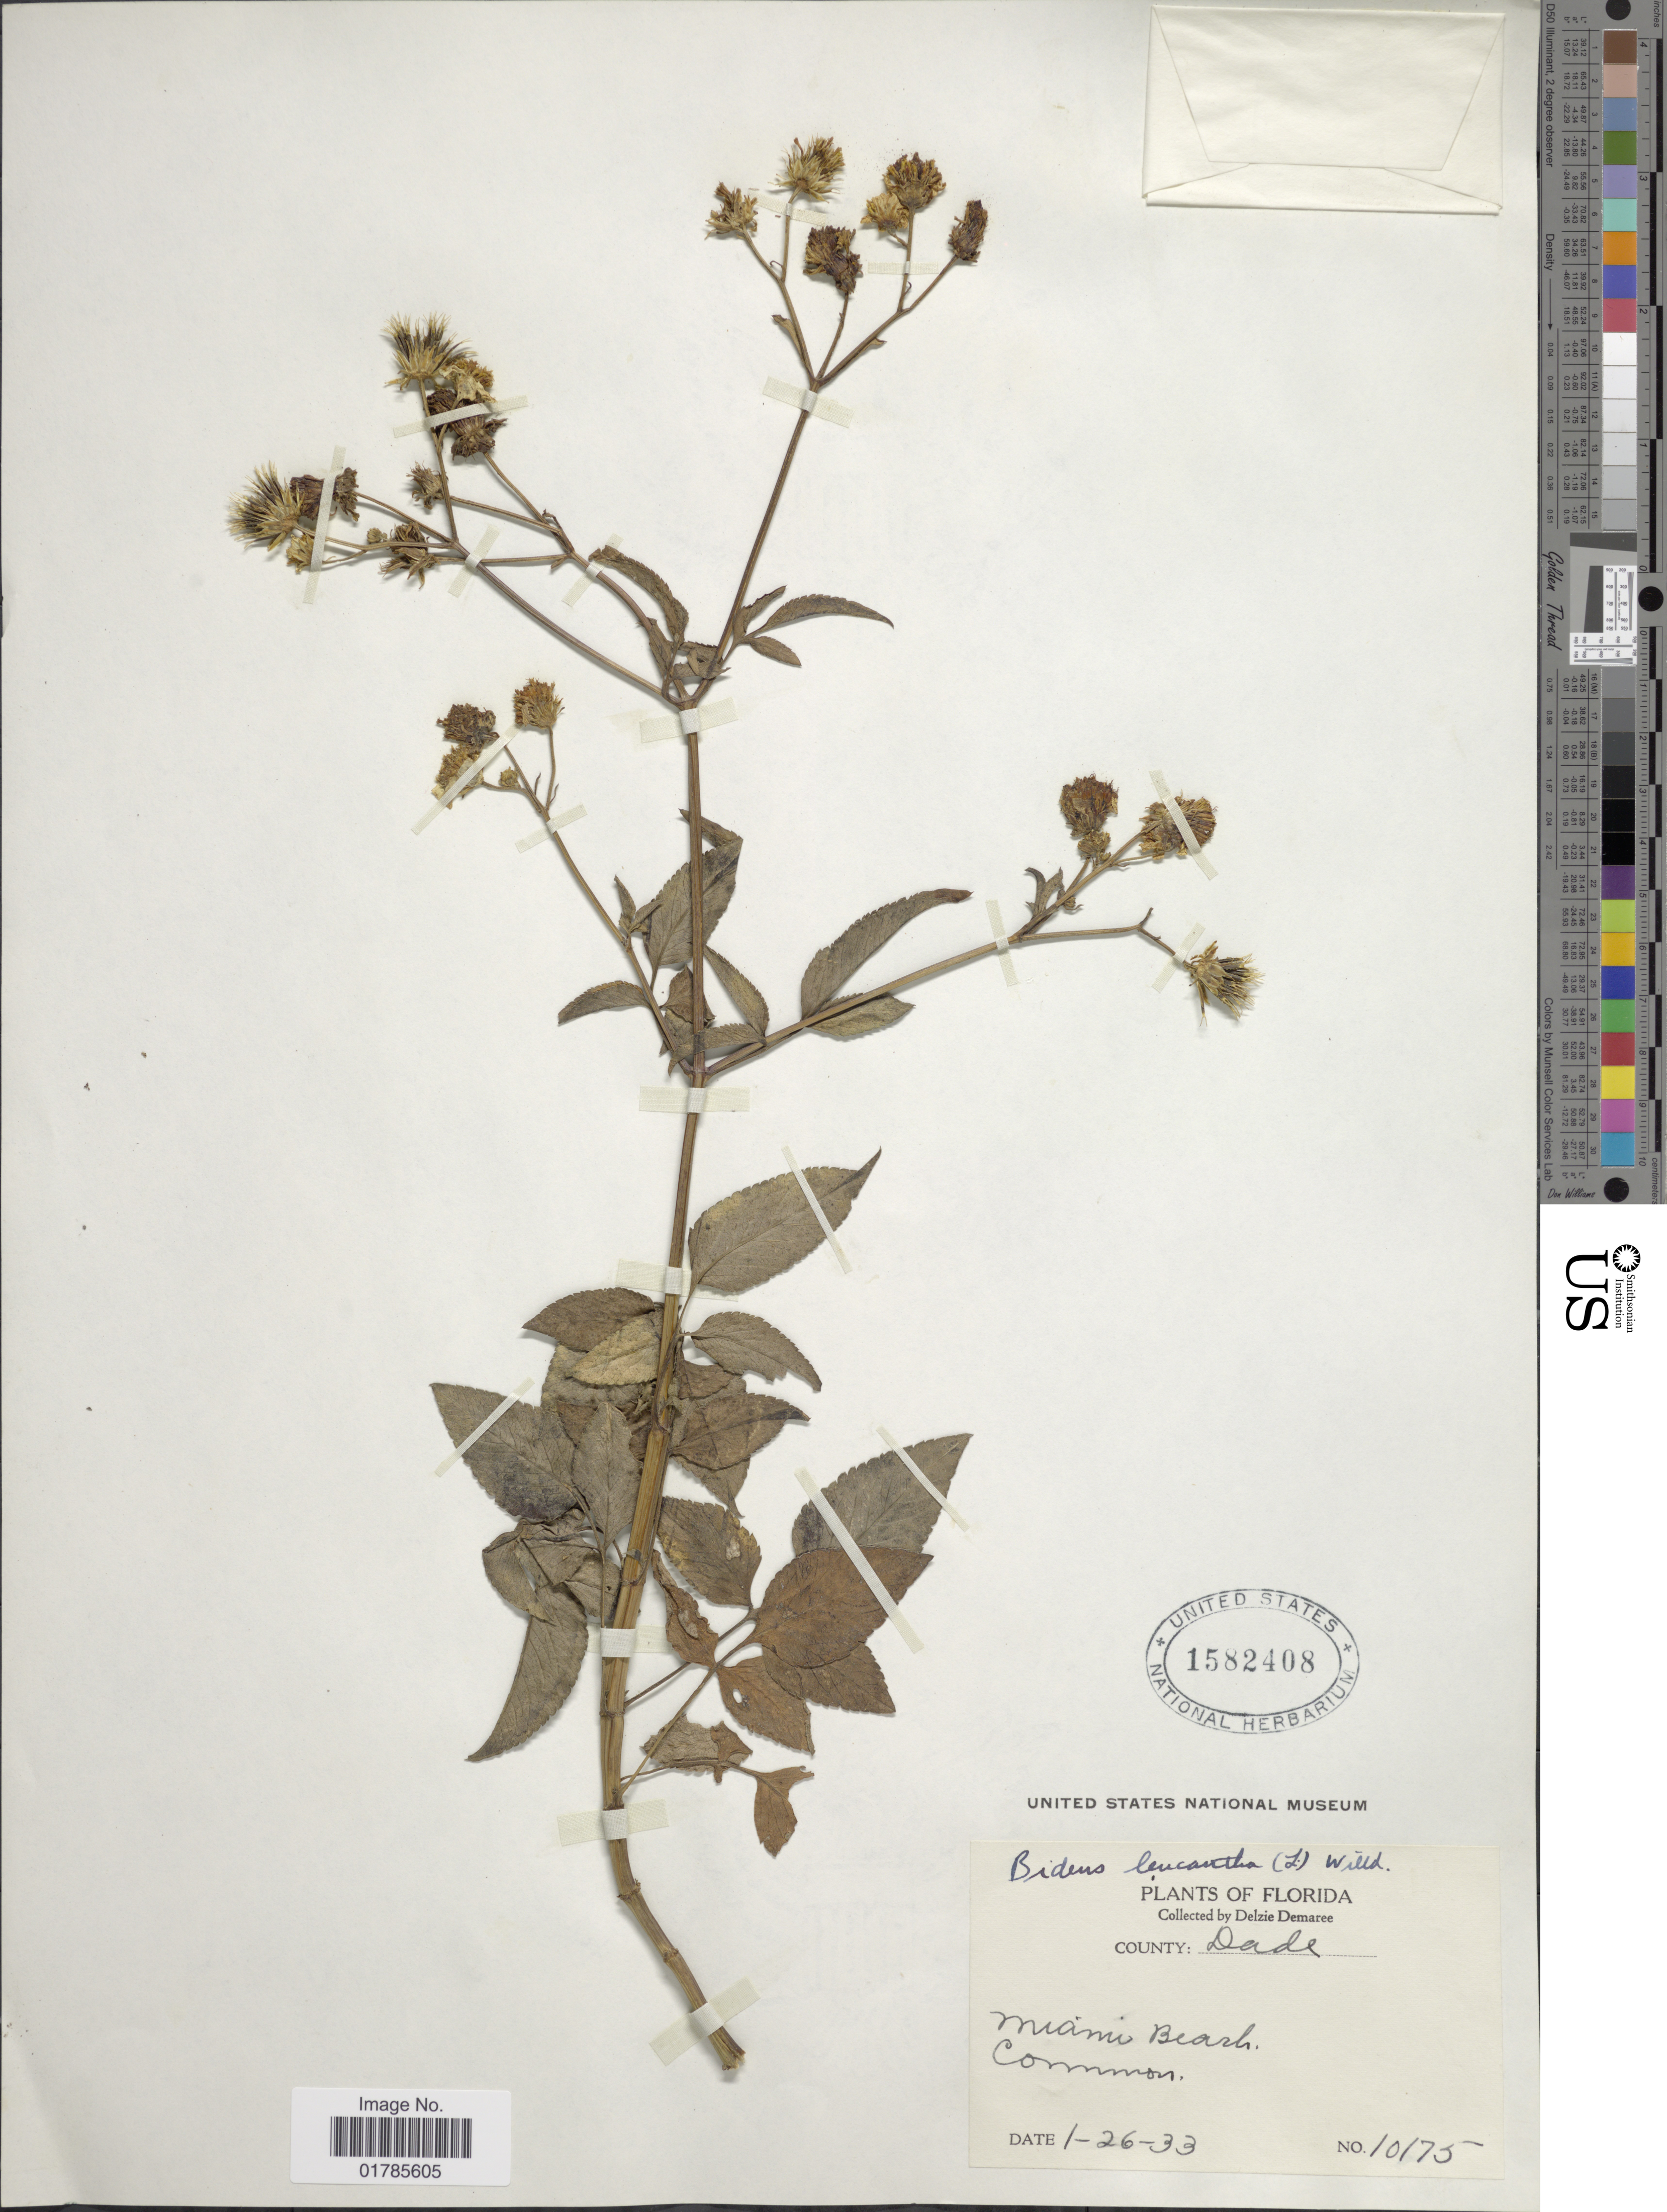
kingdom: Plantae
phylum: Tracheophyta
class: Magnoliopsida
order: Asterales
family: Asteraceae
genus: Bidens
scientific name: Bidens alba var. radiata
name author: (Sch. Bip.) R.E. Ballard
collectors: D. Demaree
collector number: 10175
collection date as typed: Transcribed d/m/y: 26/1/33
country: United States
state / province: Florida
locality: County: Dade, Miami Beach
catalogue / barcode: US 1582408